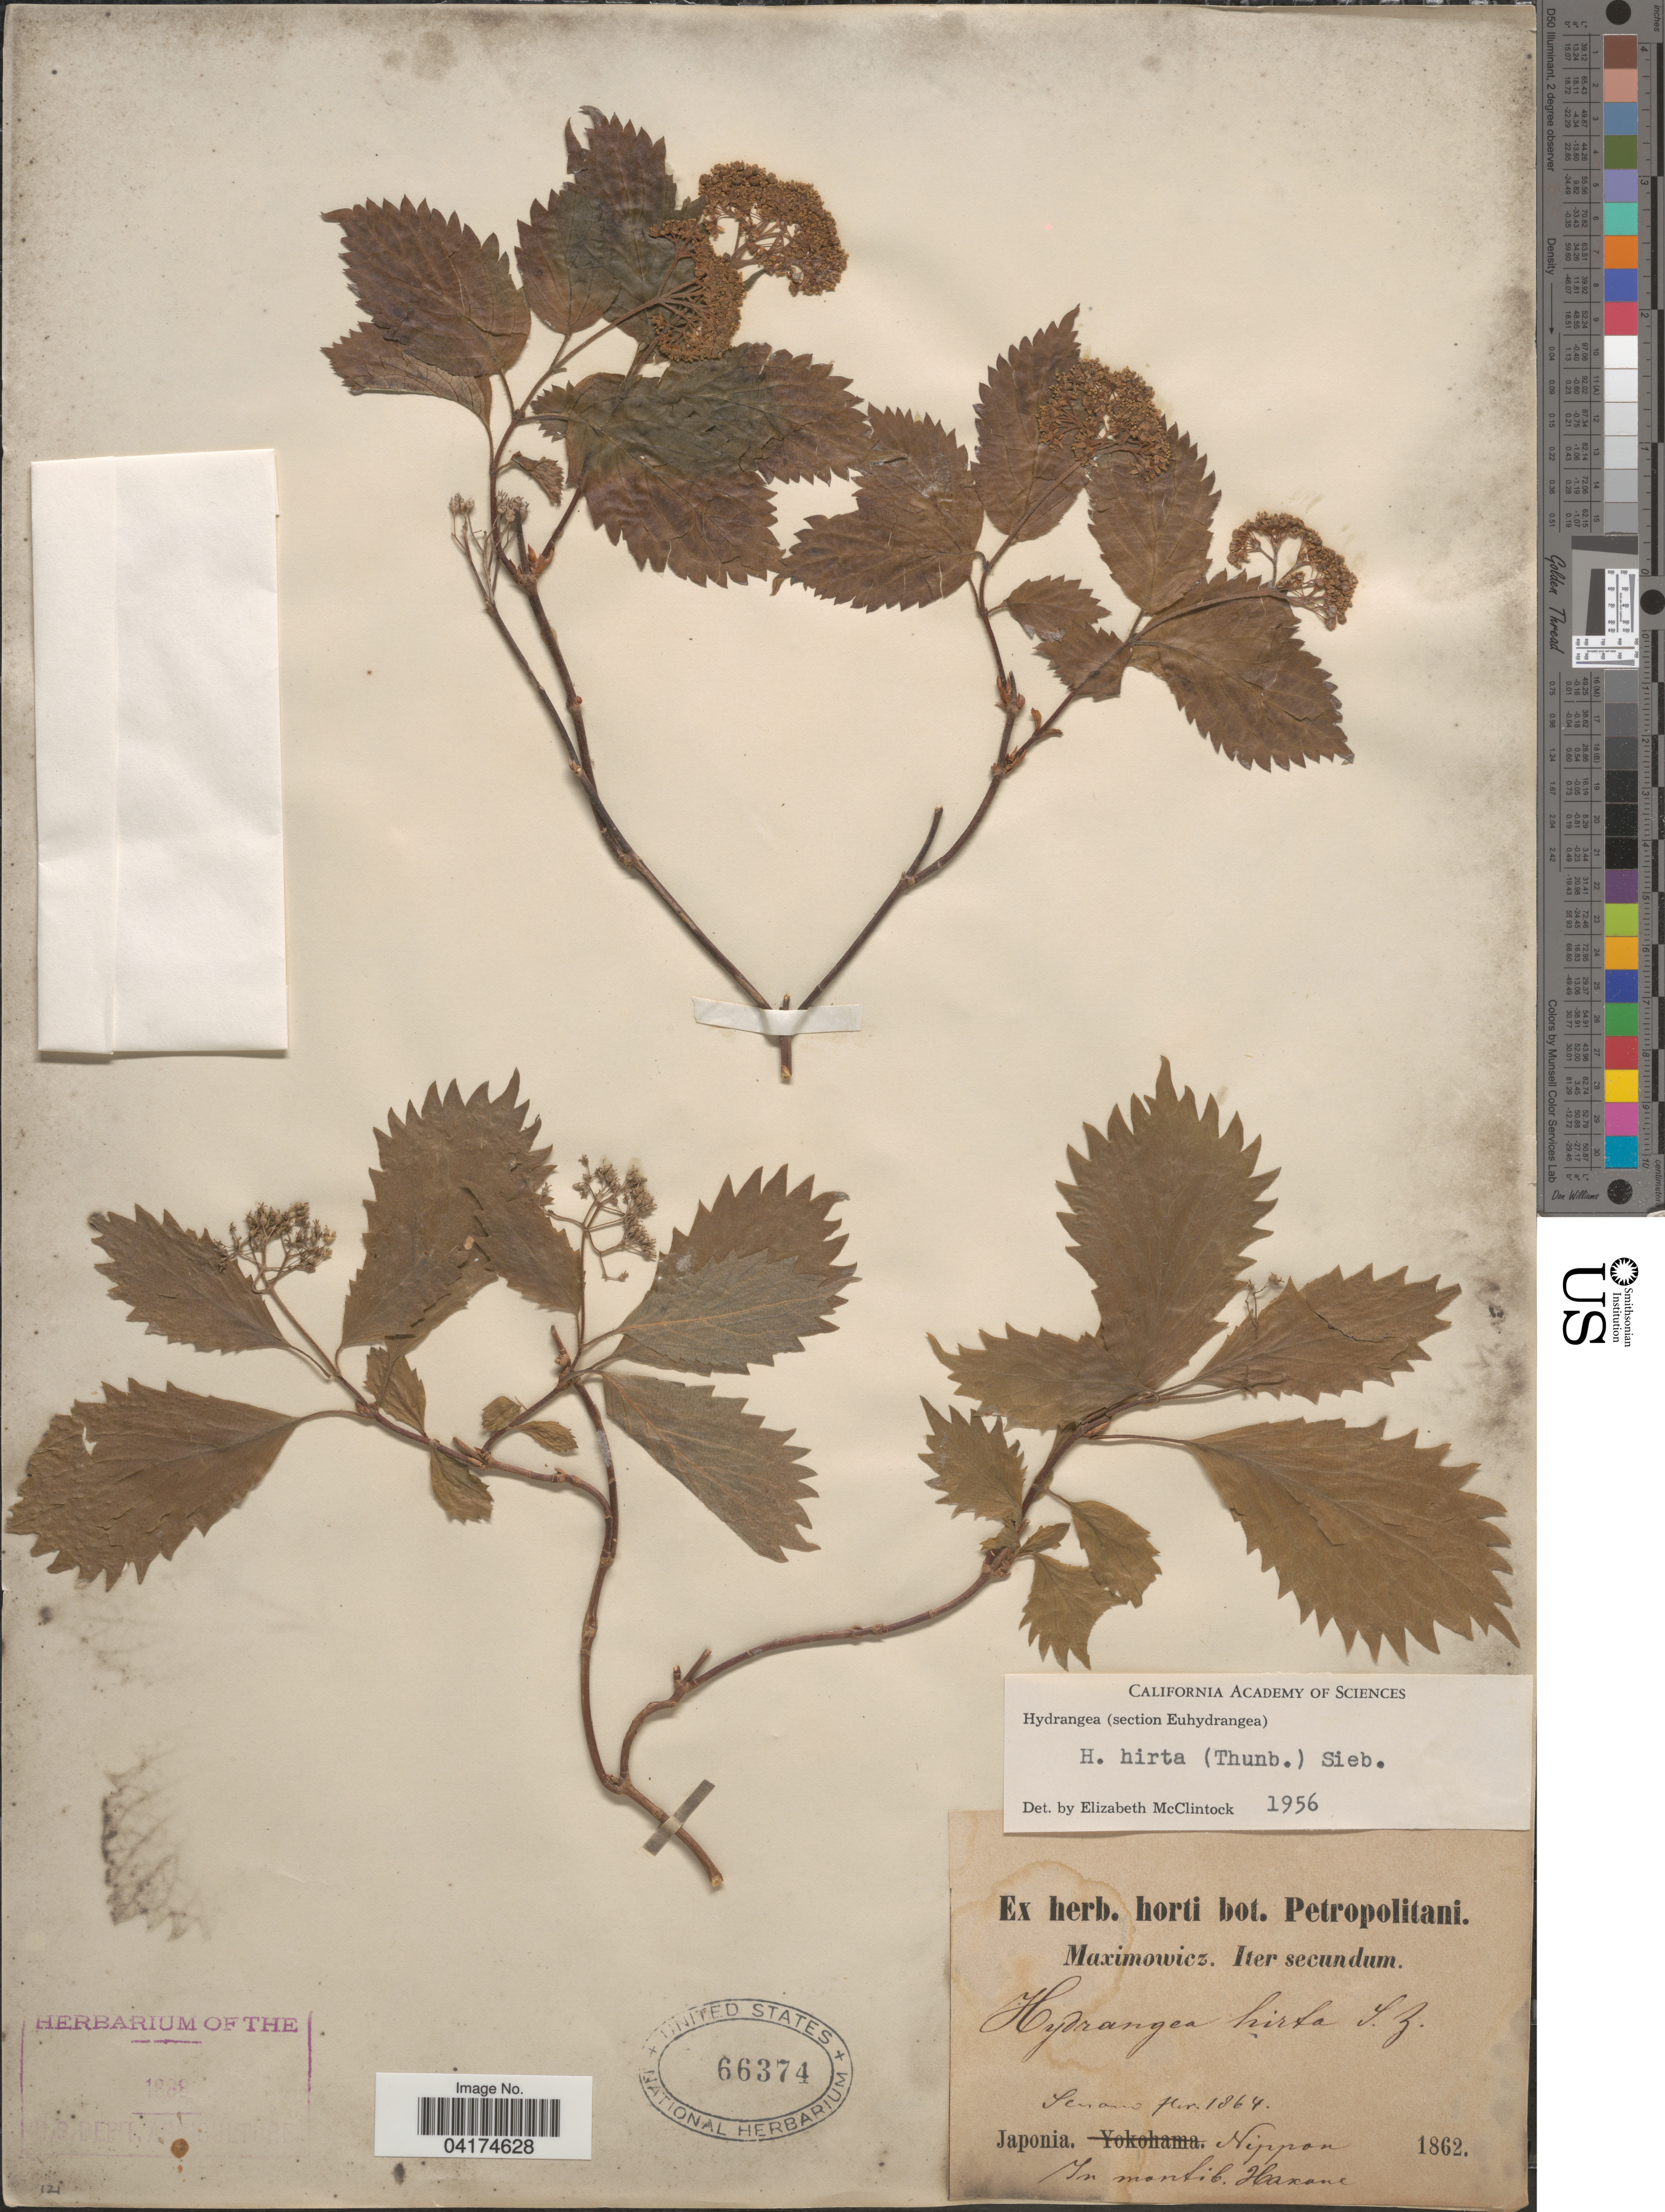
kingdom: Plantae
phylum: Tracheophyta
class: Magnoliopsida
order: Cornales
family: Hydrangeaceae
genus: Hydrangea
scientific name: Hydrangea hirta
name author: (Thunb.) Siebold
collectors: Maximowicz, --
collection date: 1864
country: Japan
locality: Japonia. Nippon. In montib. Haxane [interpreted].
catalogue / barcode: US 66374